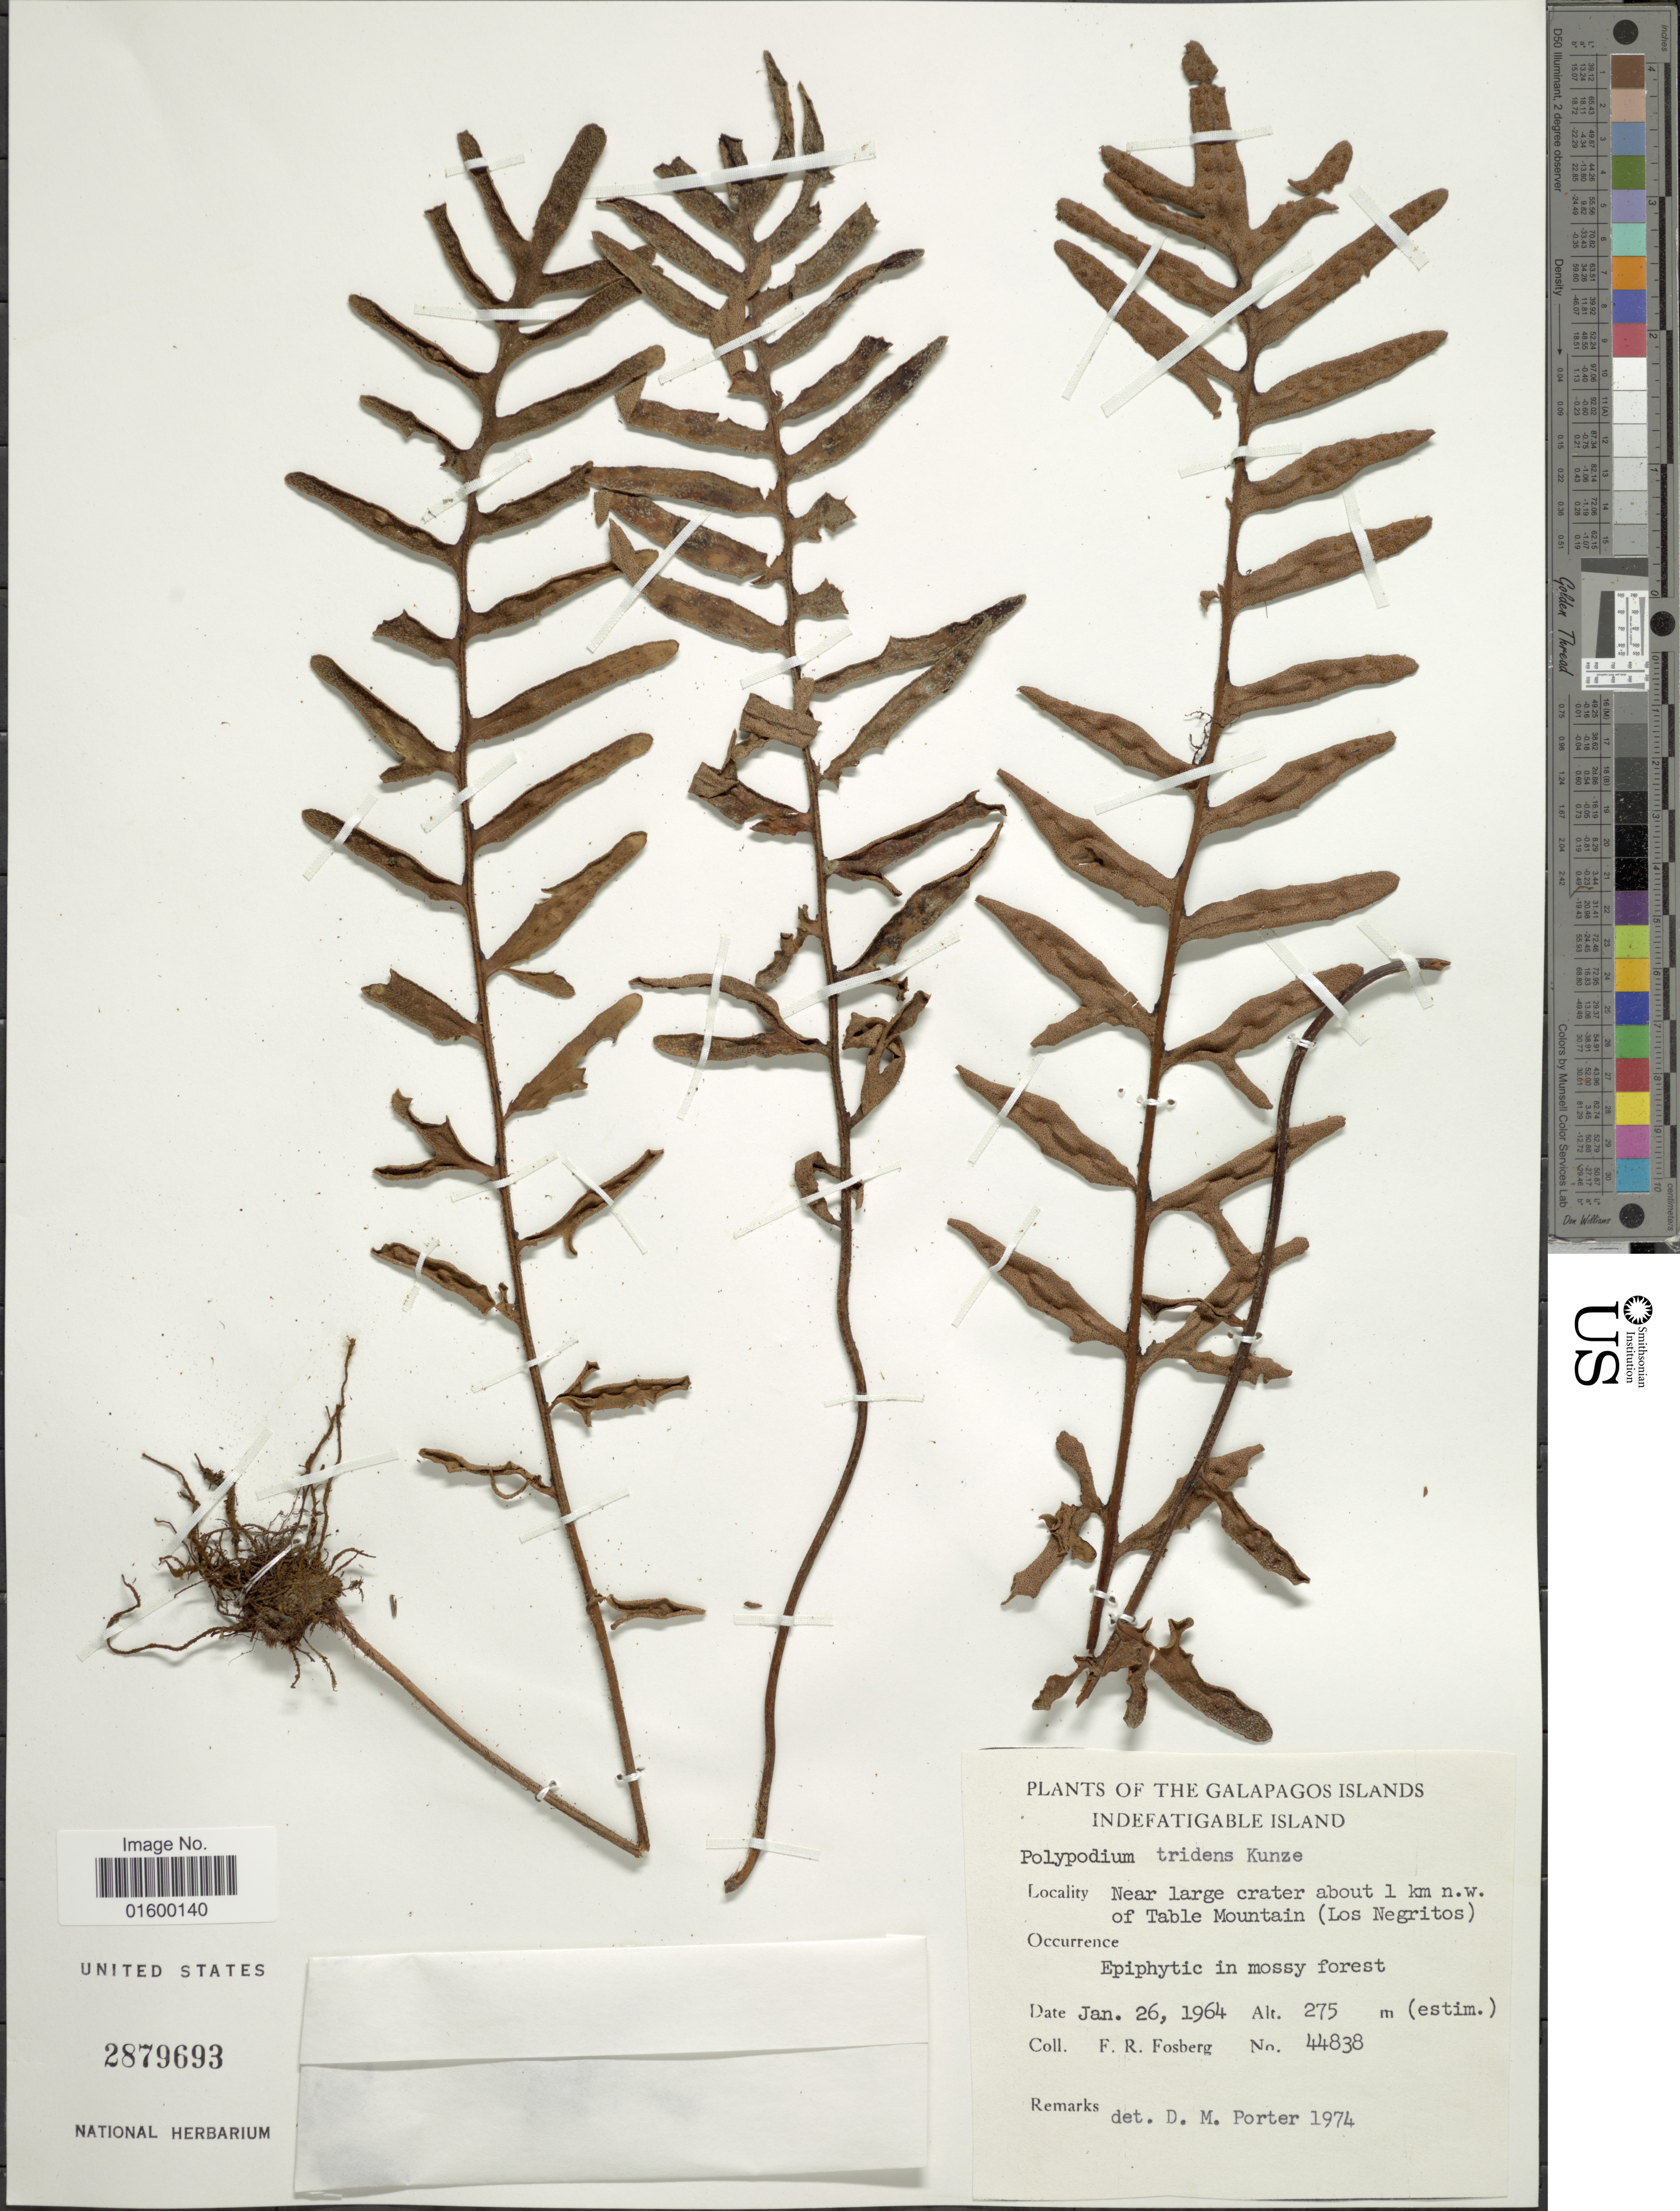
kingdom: Plantae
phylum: Tracheophyta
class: Polypodiopsida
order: Polypodiales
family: Polypodiaceae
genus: Pleopeltis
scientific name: Pleopeltis tridens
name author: J. Sm.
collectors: F. R. Fosberg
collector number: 44838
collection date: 1964-01-26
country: Ecuador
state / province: Colón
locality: Galapagos Islands, Indefatigable Island, about 1 km n.w. of Table Mountain (Los Negritos)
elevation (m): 275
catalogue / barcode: US 2879693